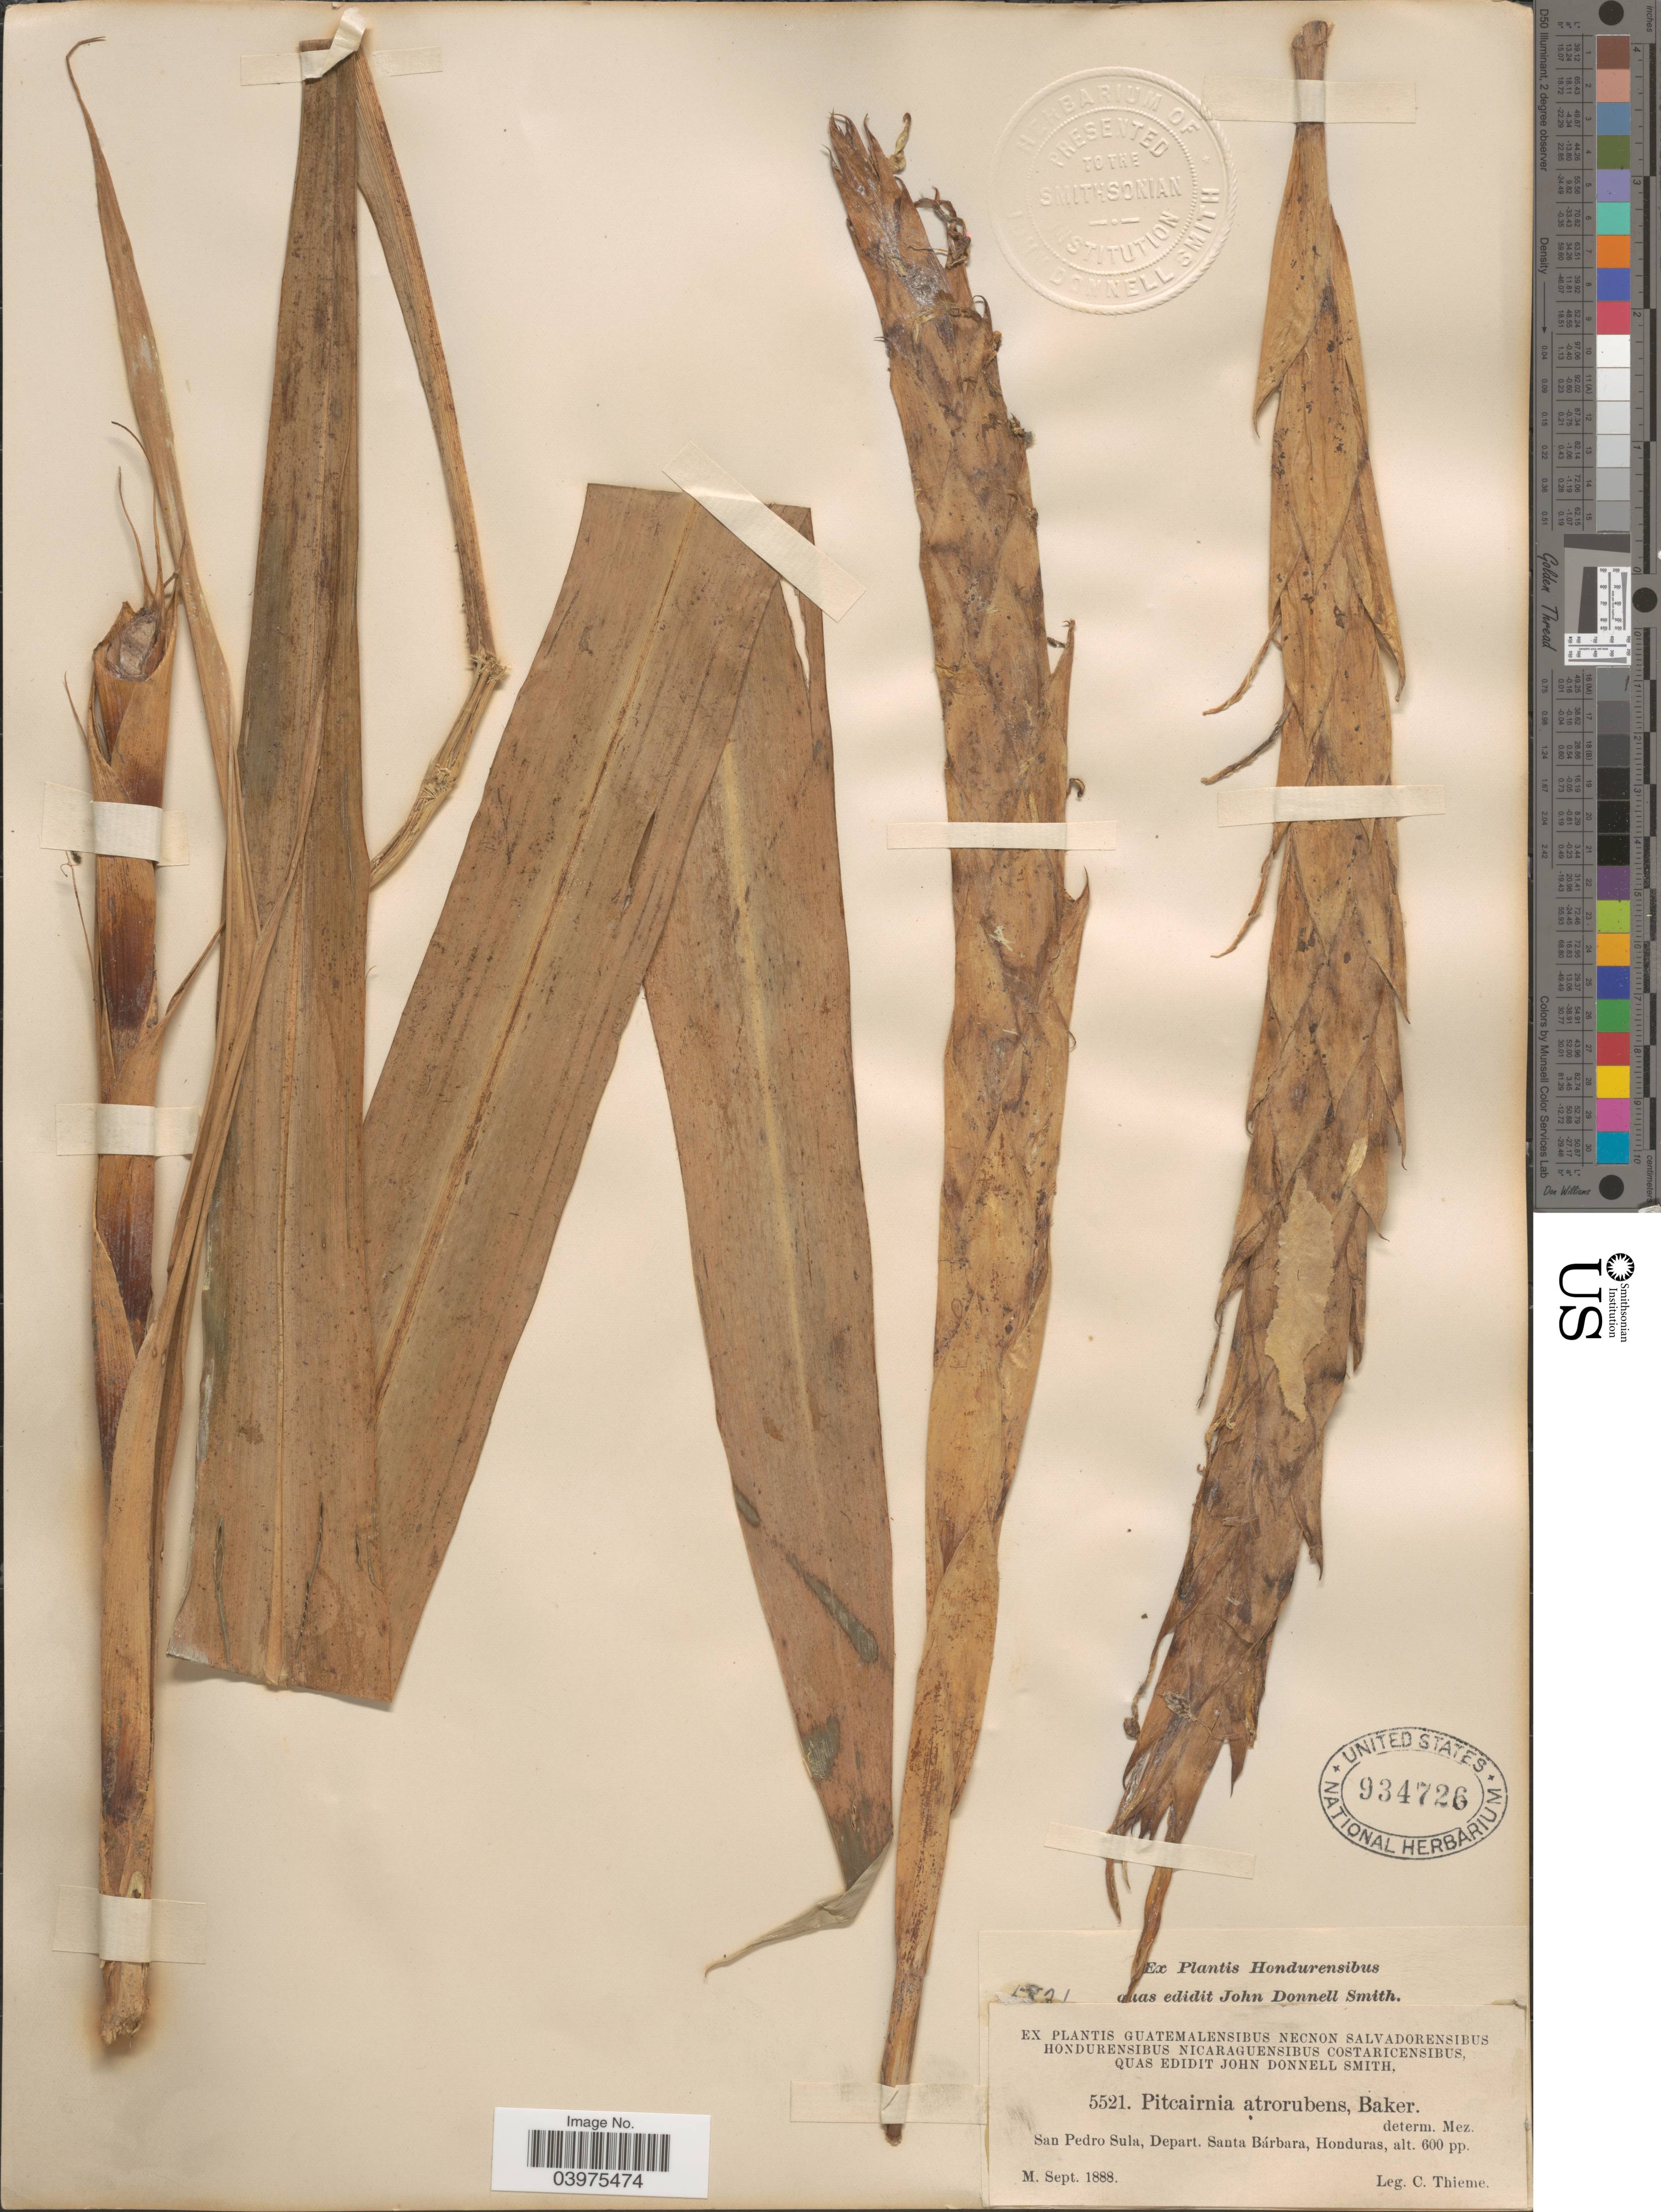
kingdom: Plantae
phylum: Tracheophyta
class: Liliopsida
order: Poales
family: Bromeliaceae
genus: Pitcairnia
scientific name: Pitcairnia atrorubens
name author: (Beer) Baker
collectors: C. Thieme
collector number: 5521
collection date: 1888-09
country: Honduras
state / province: Santa Barbara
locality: San Pedro Sula, Depart. Santa Bárbara.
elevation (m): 183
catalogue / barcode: US 934726